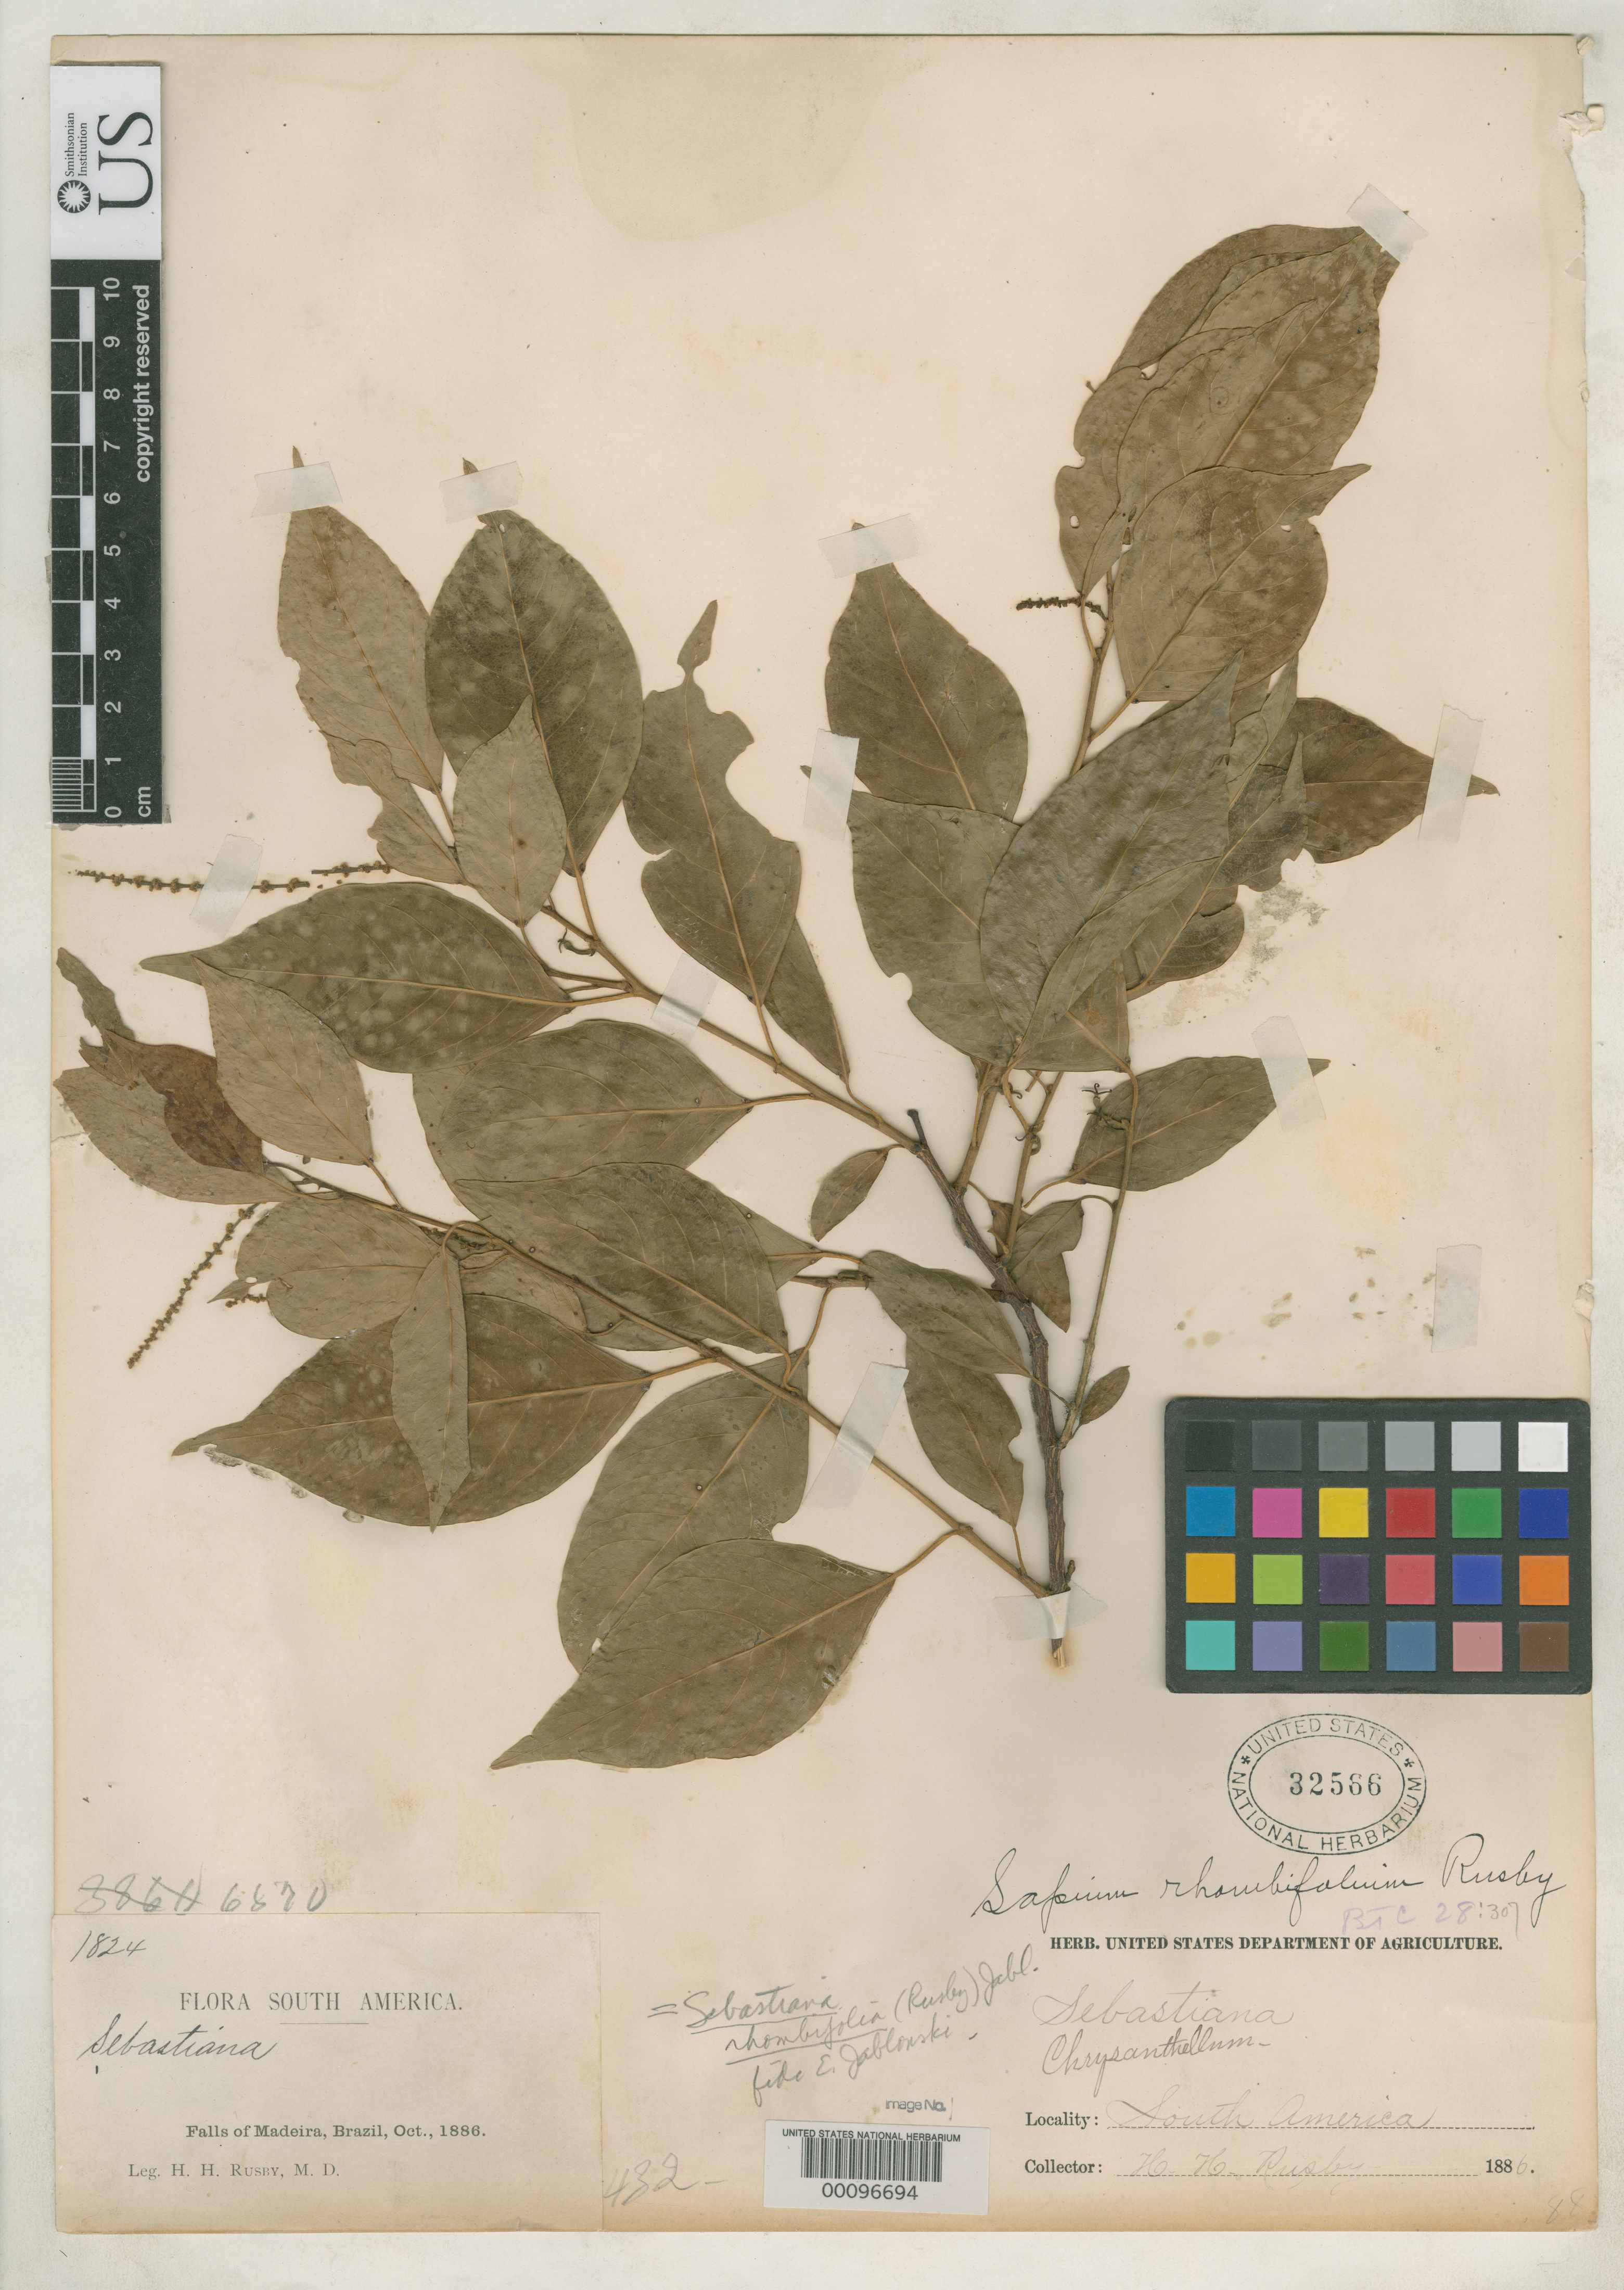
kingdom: Plantae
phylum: Tracheophyta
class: Magnoliopsida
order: Malpighiales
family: Euphorbiaceae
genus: Sapium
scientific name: Sapium rhombifolium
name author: Rusby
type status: Isotype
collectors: H. H. Rusby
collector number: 1824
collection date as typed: Oct 1886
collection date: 1886-10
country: Brazil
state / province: Rondônia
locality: Falls of Madeira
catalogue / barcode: US 32566